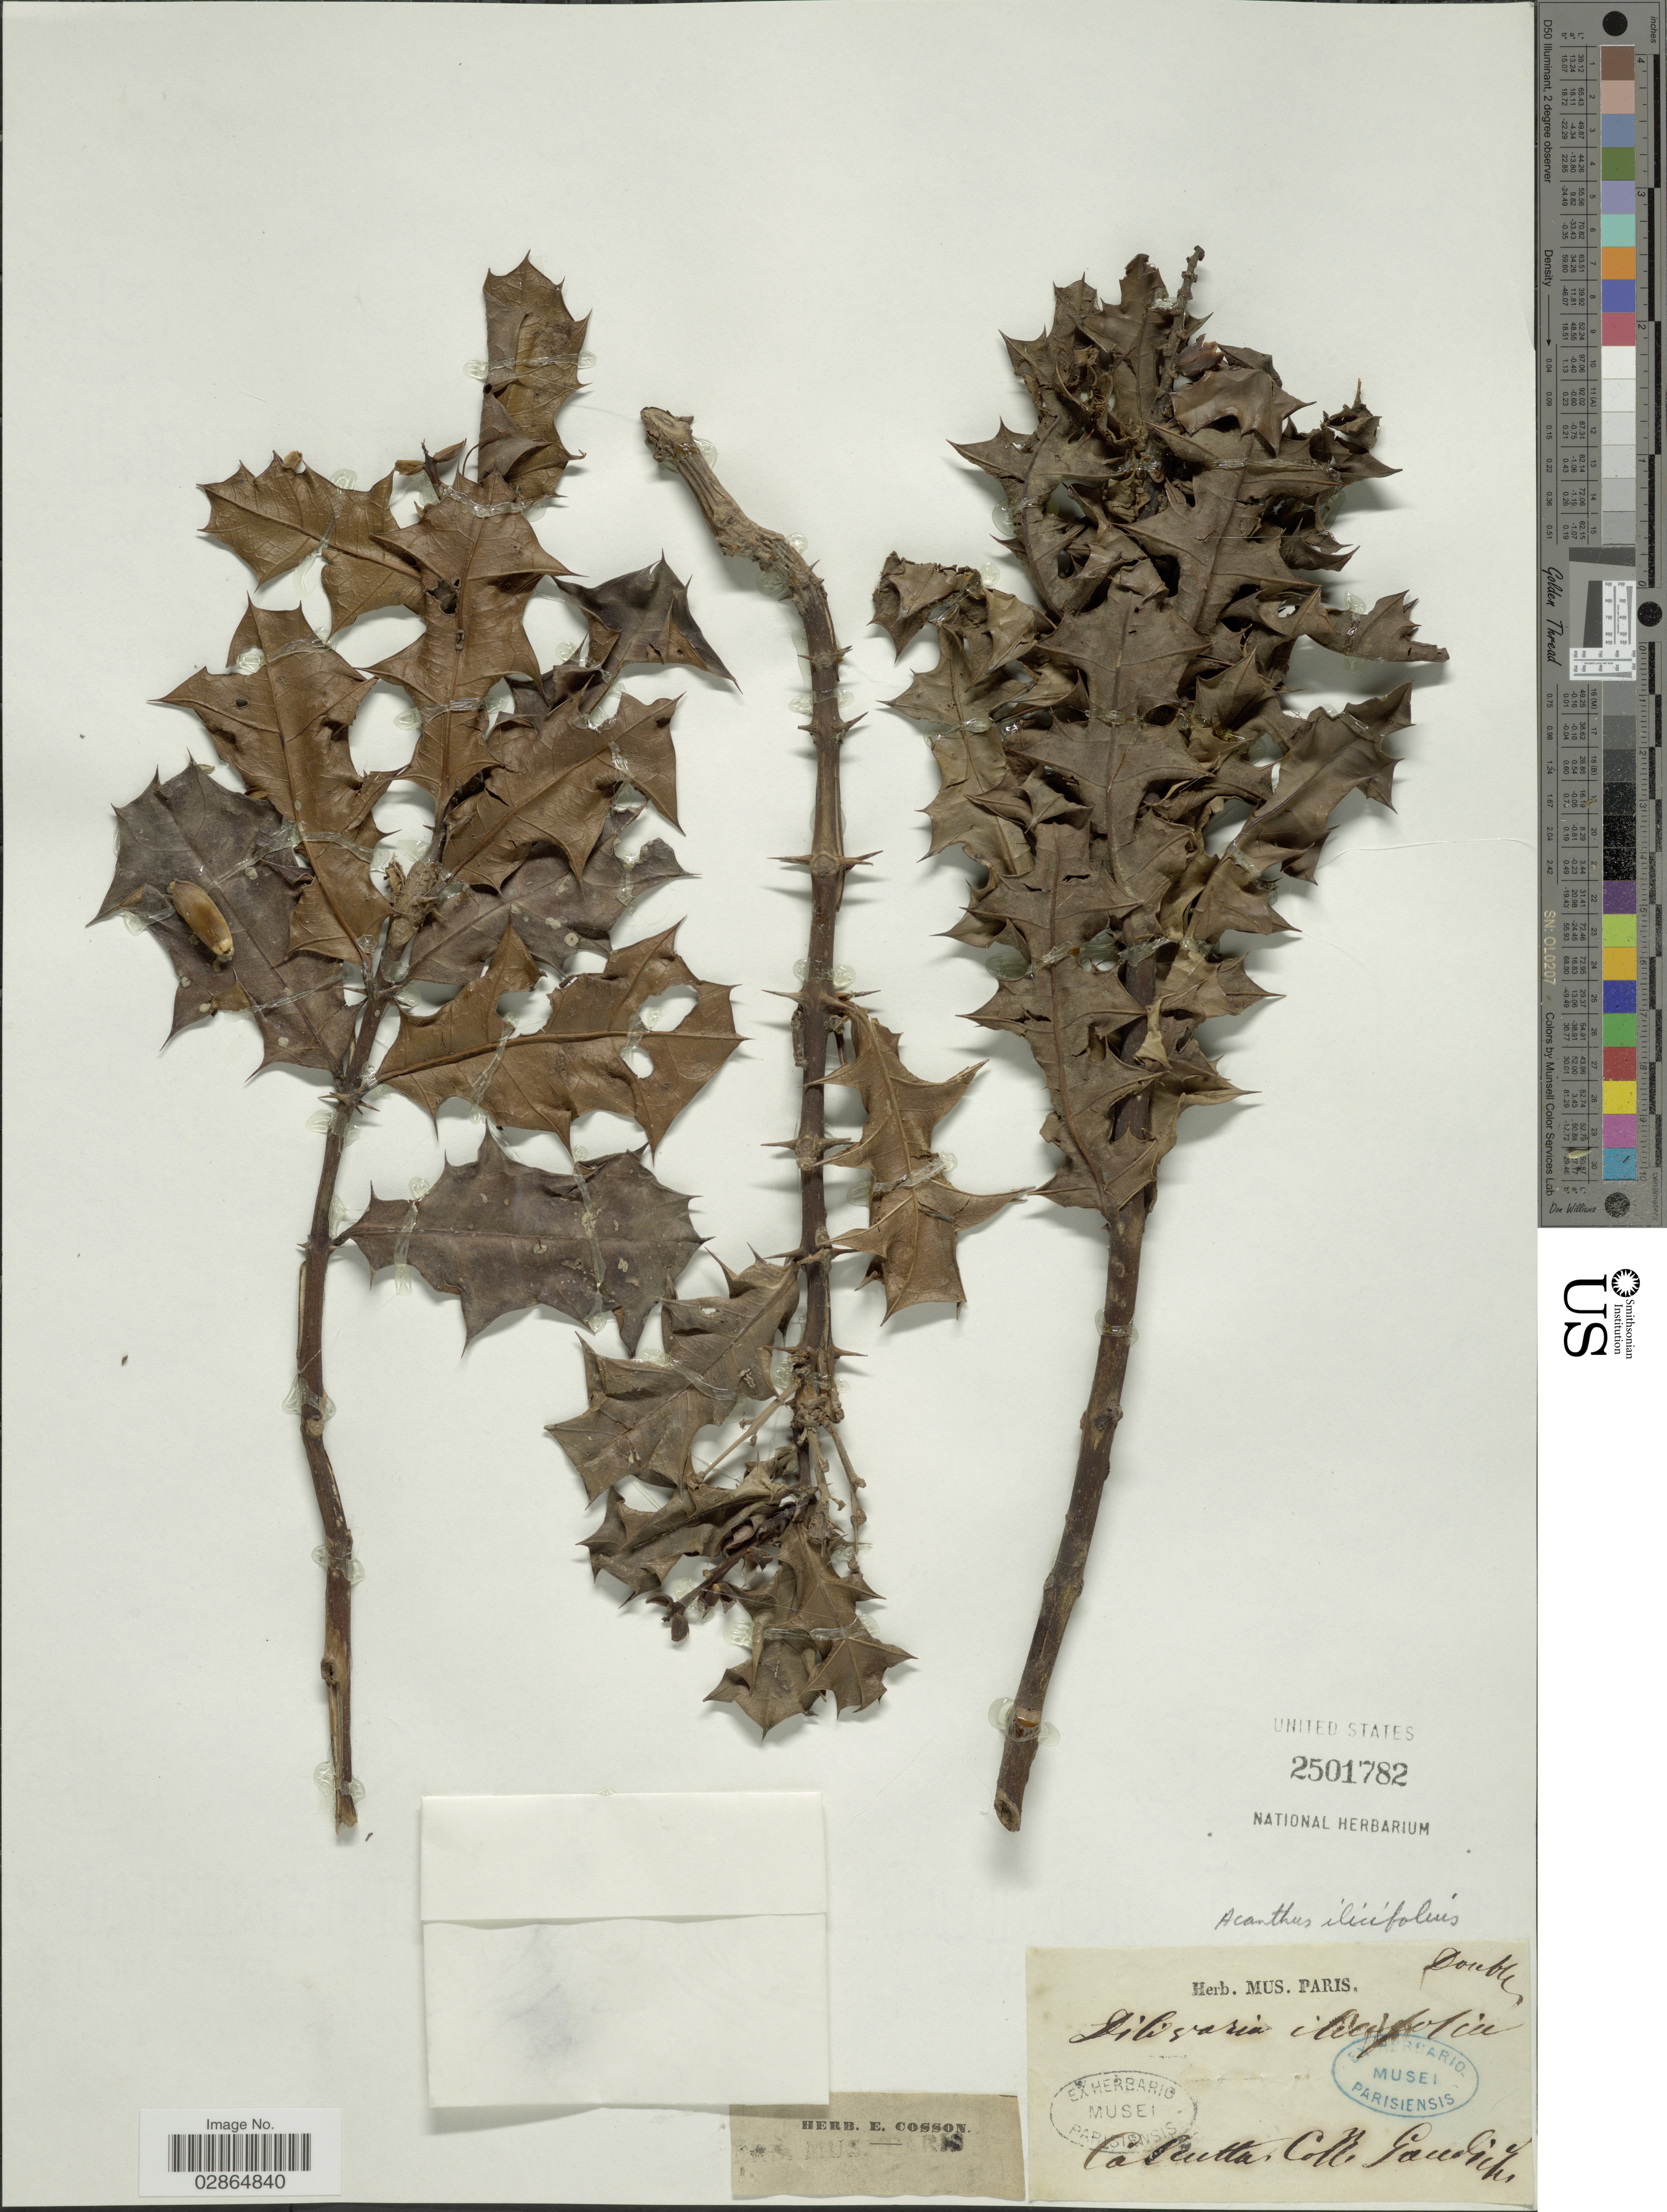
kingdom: Plantae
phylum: Tracheophyta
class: Magnoliopsida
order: Lamiales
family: Acanthaceae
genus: Acanthus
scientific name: Acanthus ilicifolius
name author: L.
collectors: C. Gaudichaud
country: India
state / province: West Bengal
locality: Calcutta.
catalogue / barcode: US 2501782